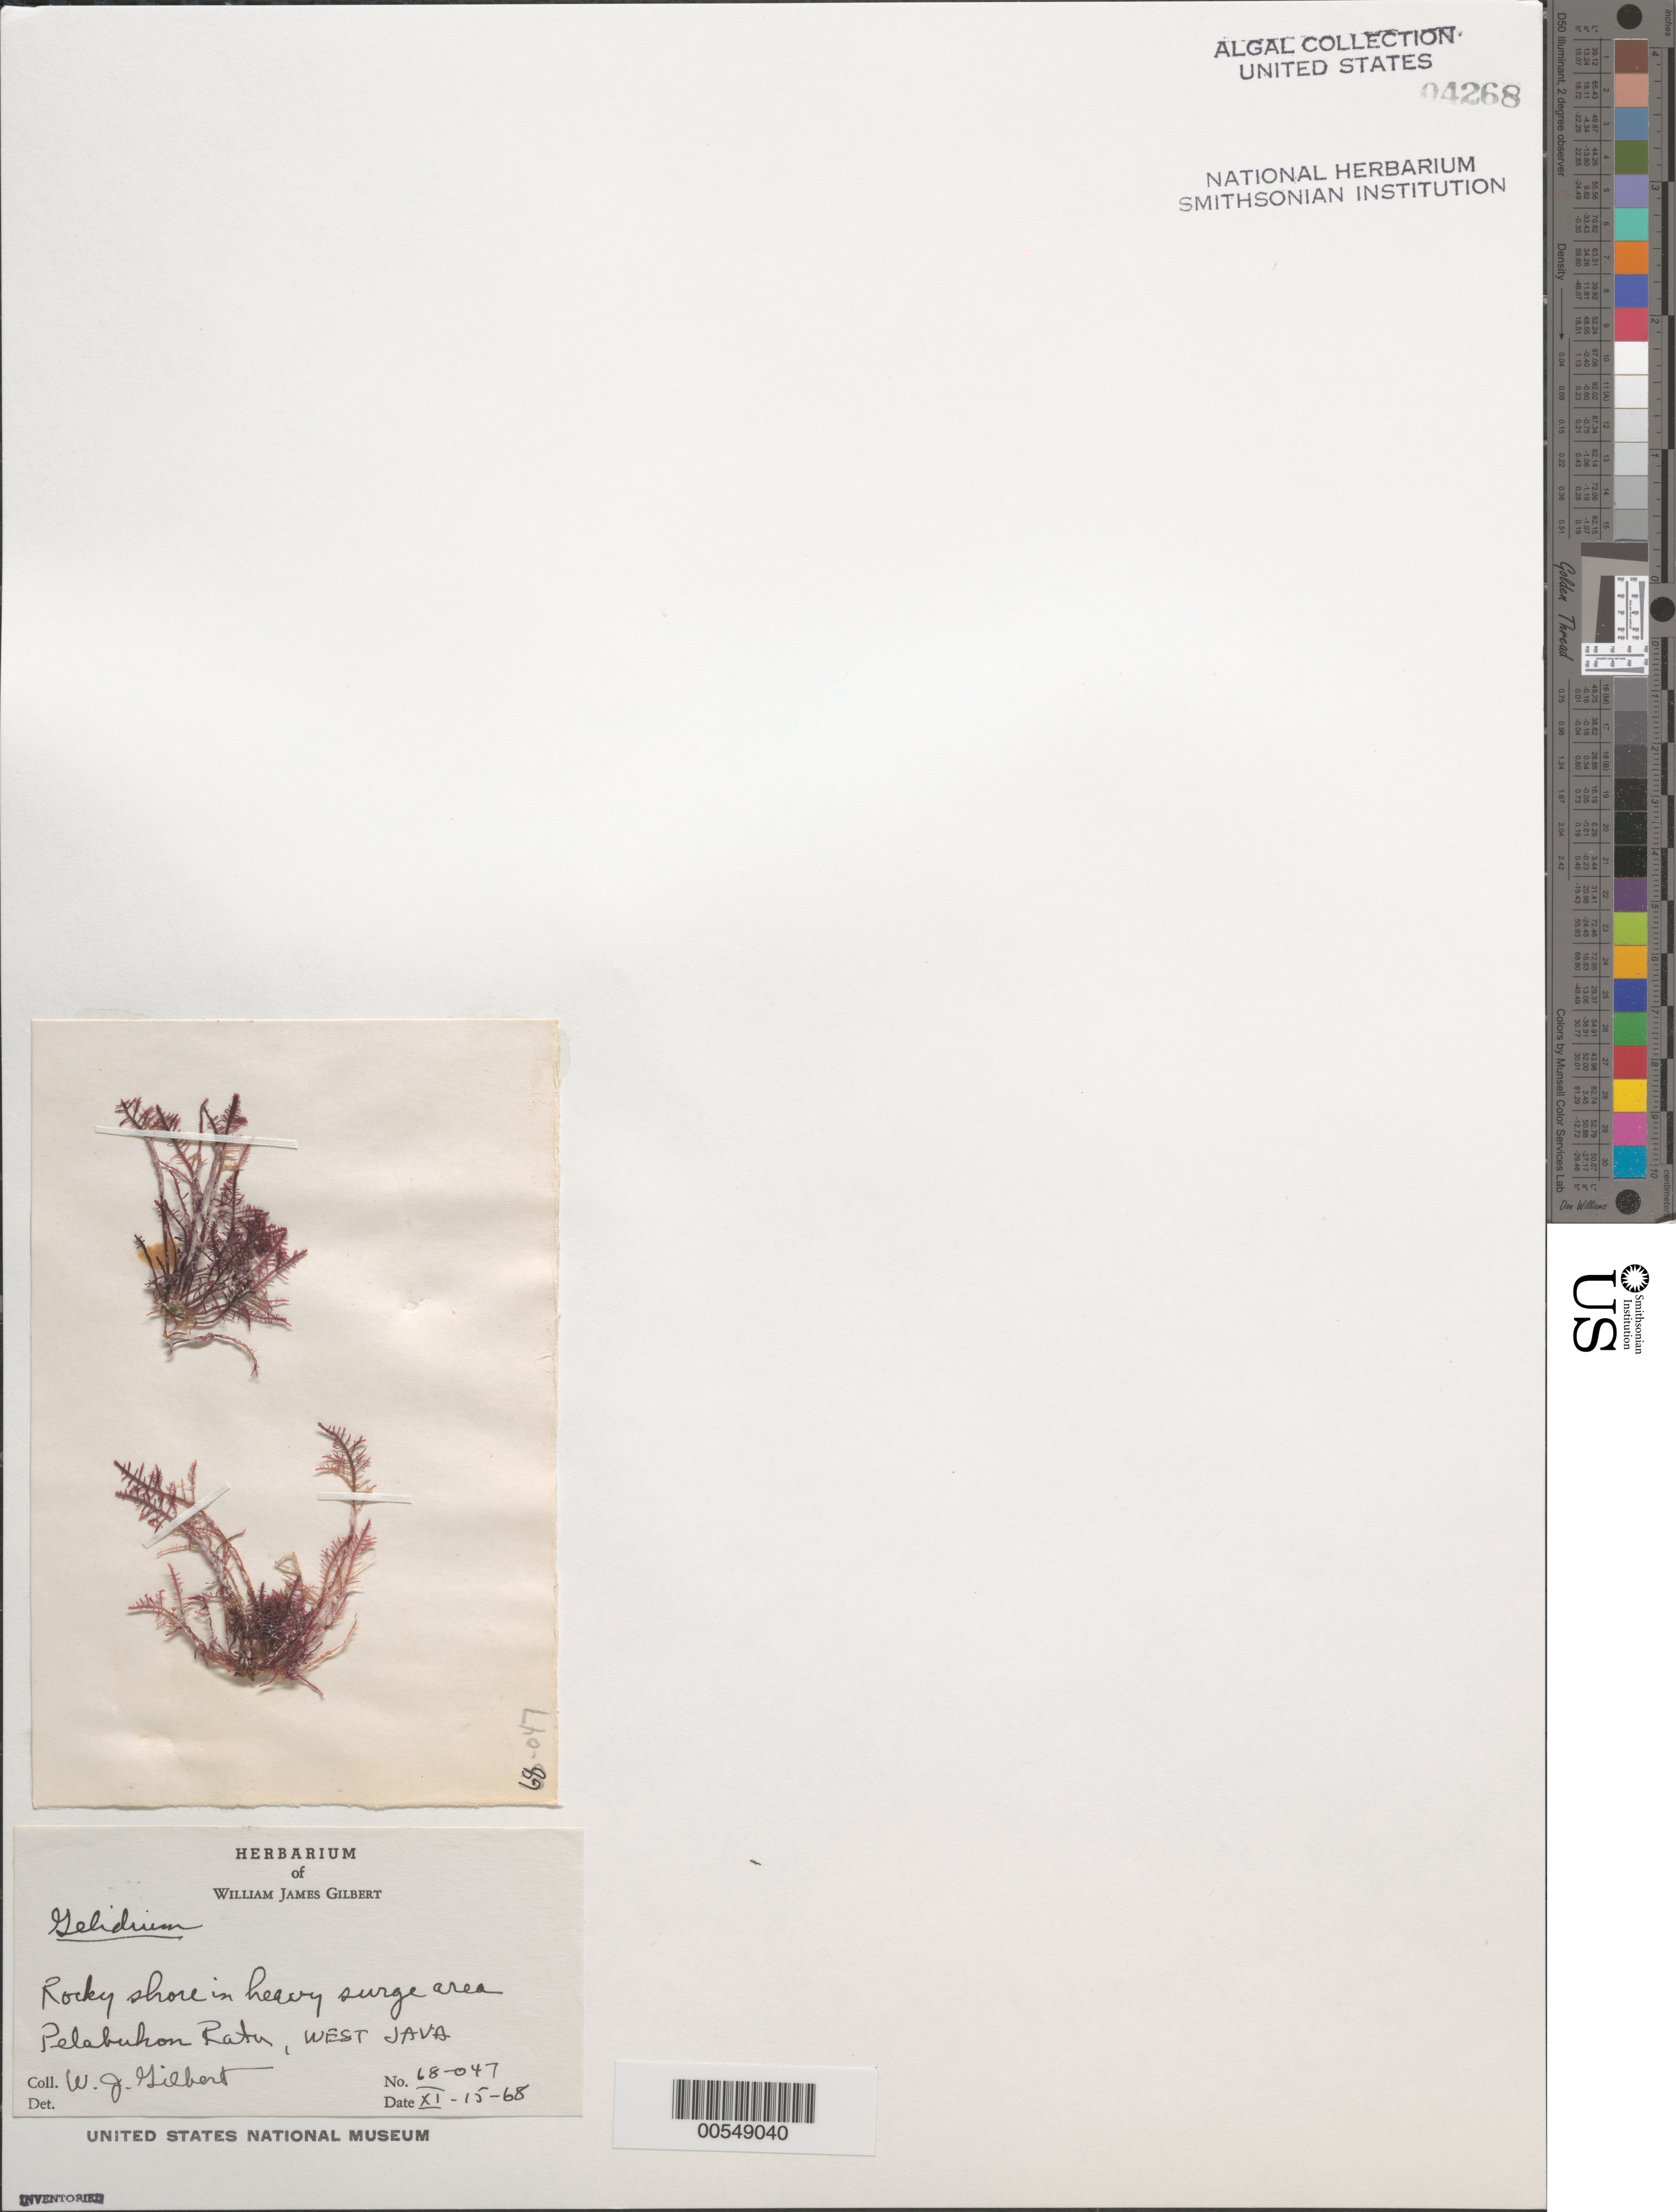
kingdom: Plantae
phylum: Rhodophyta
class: Florideophyceae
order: Gelidiales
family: Gelidiaceae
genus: Gelidium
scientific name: Gelidium sp.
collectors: W. J. Gilbert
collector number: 68-047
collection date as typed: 15 Nov 1968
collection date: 1968-11-15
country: Indonesia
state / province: Java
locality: Pelabuhan ratu, west java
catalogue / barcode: US 4268